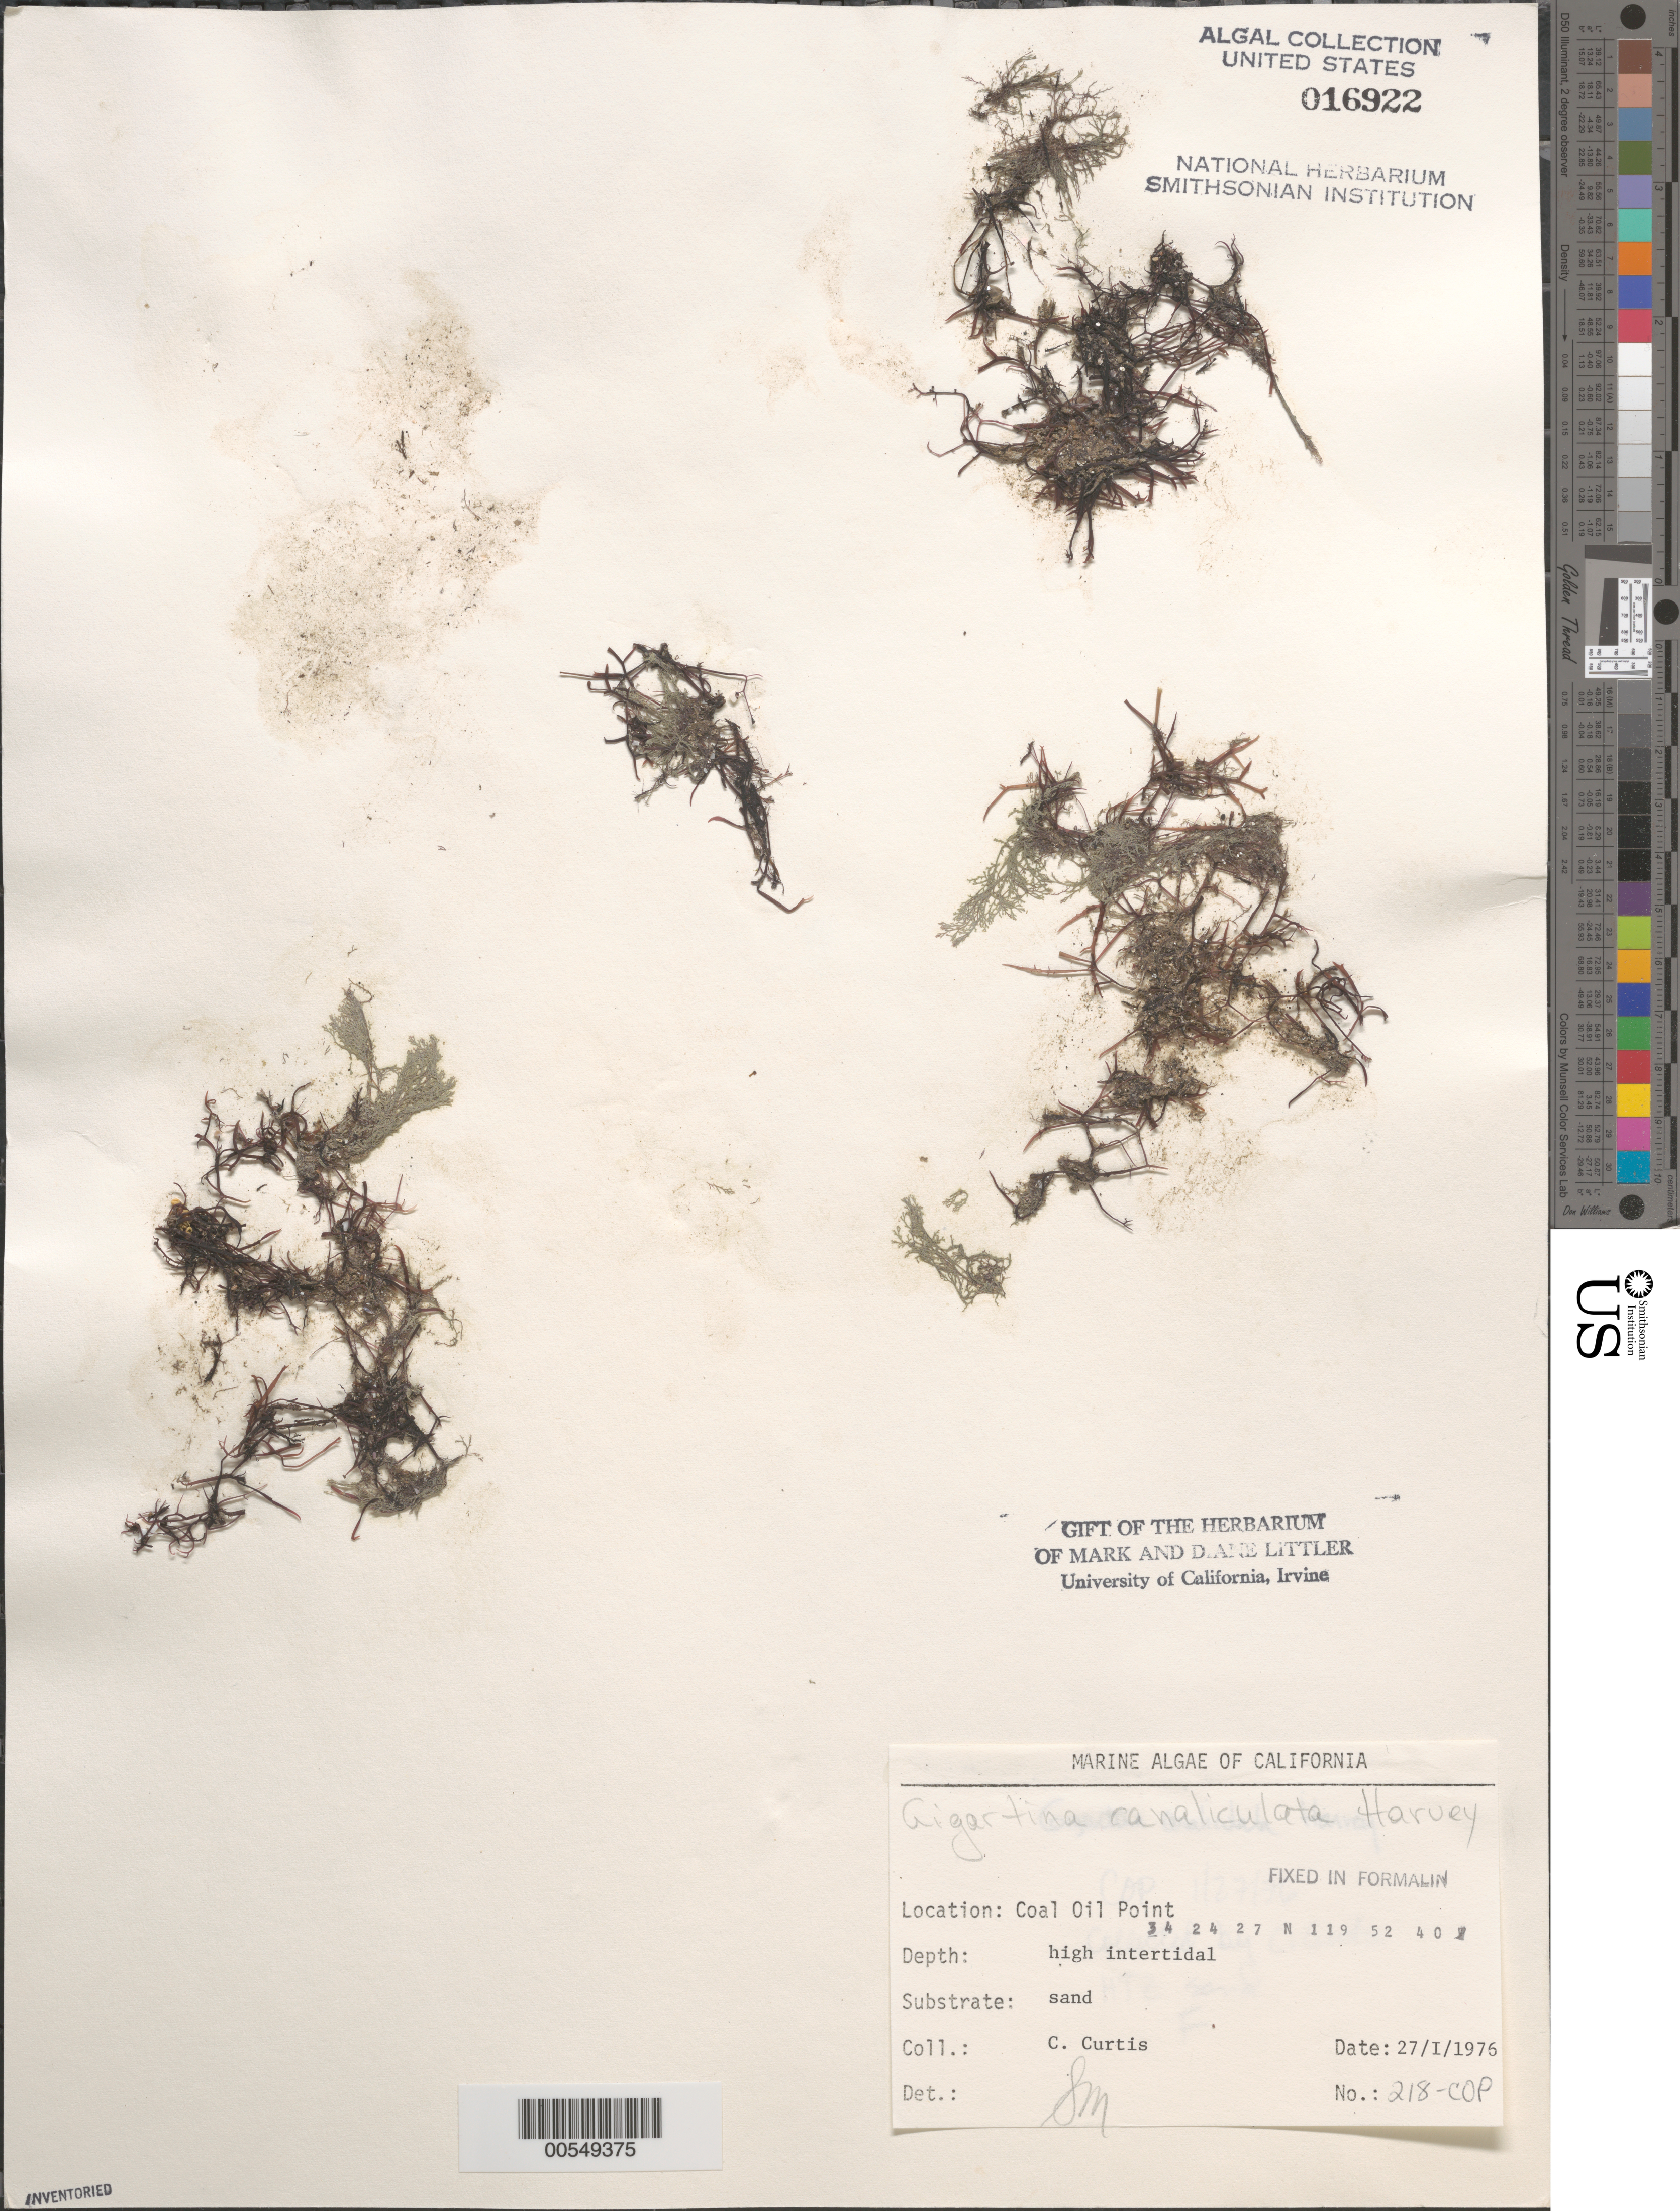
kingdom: Plantae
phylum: Rhodophyta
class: Florideophyceae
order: Gigartinales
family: Gigartinaceae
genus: Chondracanthus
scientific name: Chondracanthus canaliculatus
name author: (Harv.) Guiry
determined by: Algae name updating Project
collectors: C. Curtis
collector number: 218-cop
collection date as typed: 27 Jan 1976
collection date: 1976-01-27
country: United States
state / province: California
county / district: Santa Barbara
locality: Coal Oil Point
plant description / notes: BLM-SOCALBIGHT Rocky Intertidal Survey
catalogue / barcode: US 16922